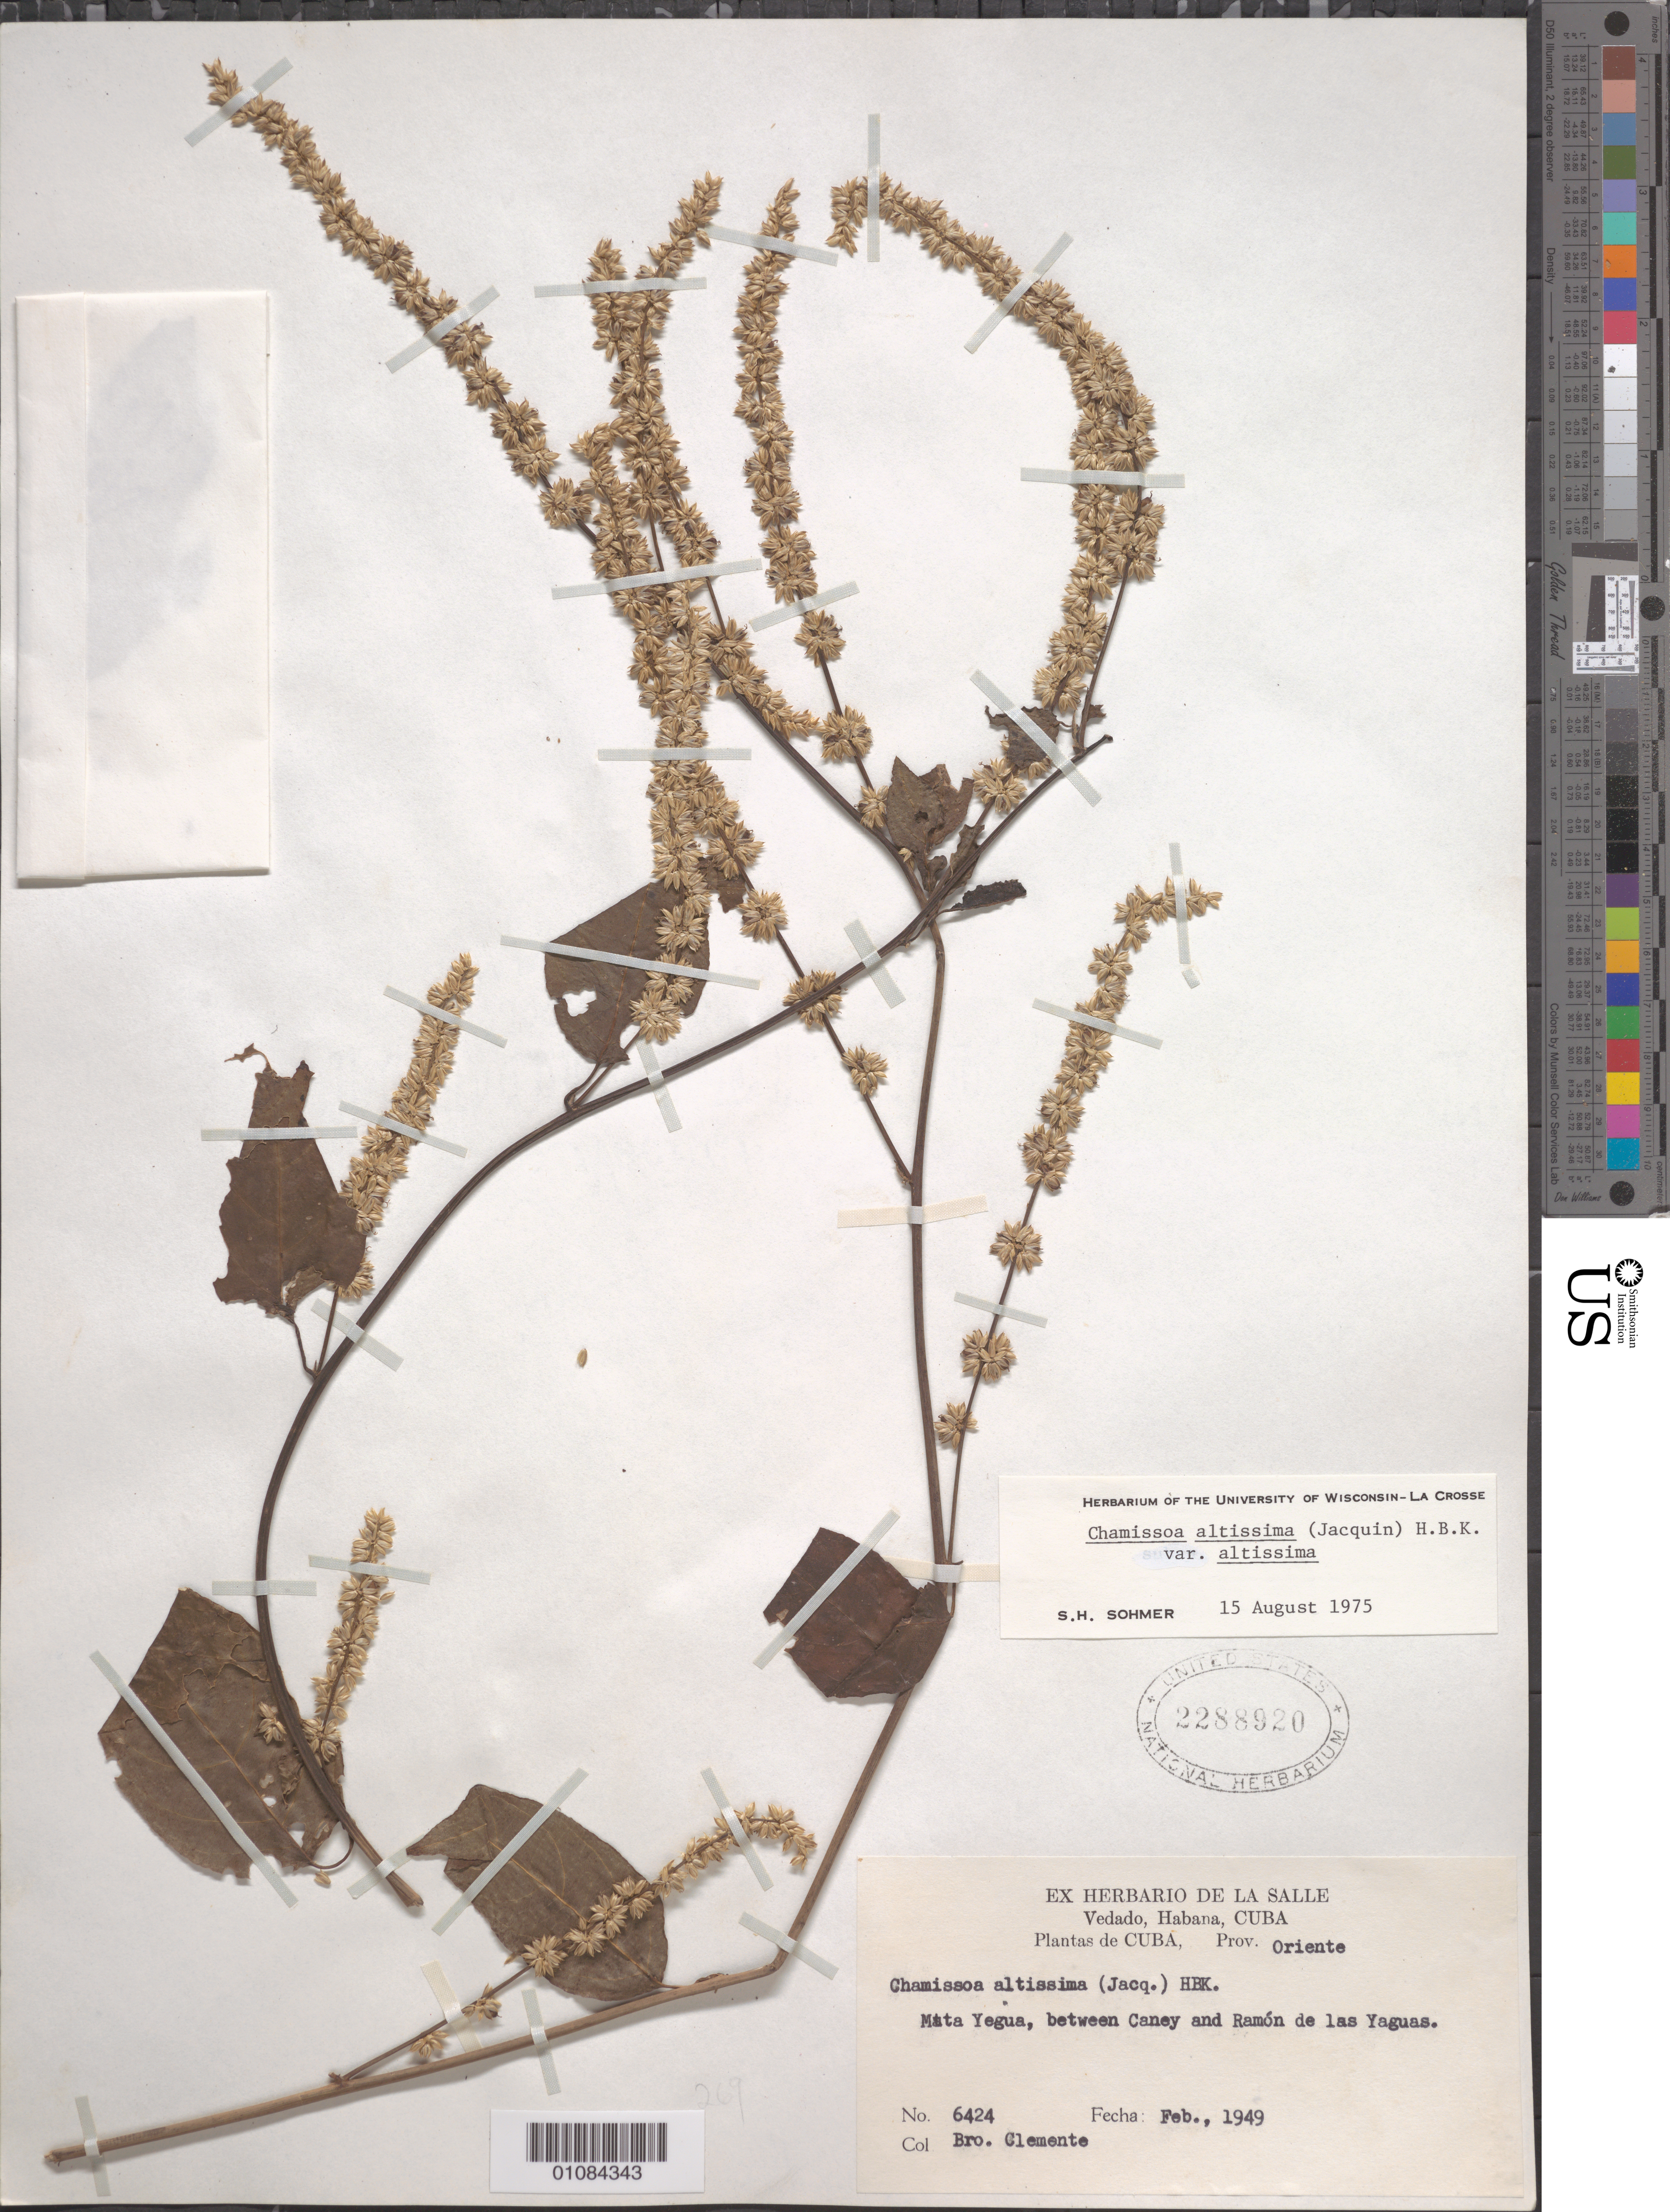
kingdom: Plantae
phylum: Tracheophyta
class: Magnoliopsida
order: Caryophyllales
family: Amaranthaceae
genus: Chamissoa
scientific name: Chamissoa altissima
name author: (Jacq.) Kunth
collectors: Bro. Clemente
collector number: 6424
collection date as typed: Feb 1949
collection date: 1949-02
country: Cuba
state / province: Guantánamo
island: Cuba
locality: Oriente: Mata Yegua, between Caney and Ramon de las Yaguas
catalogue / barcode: US 2288920